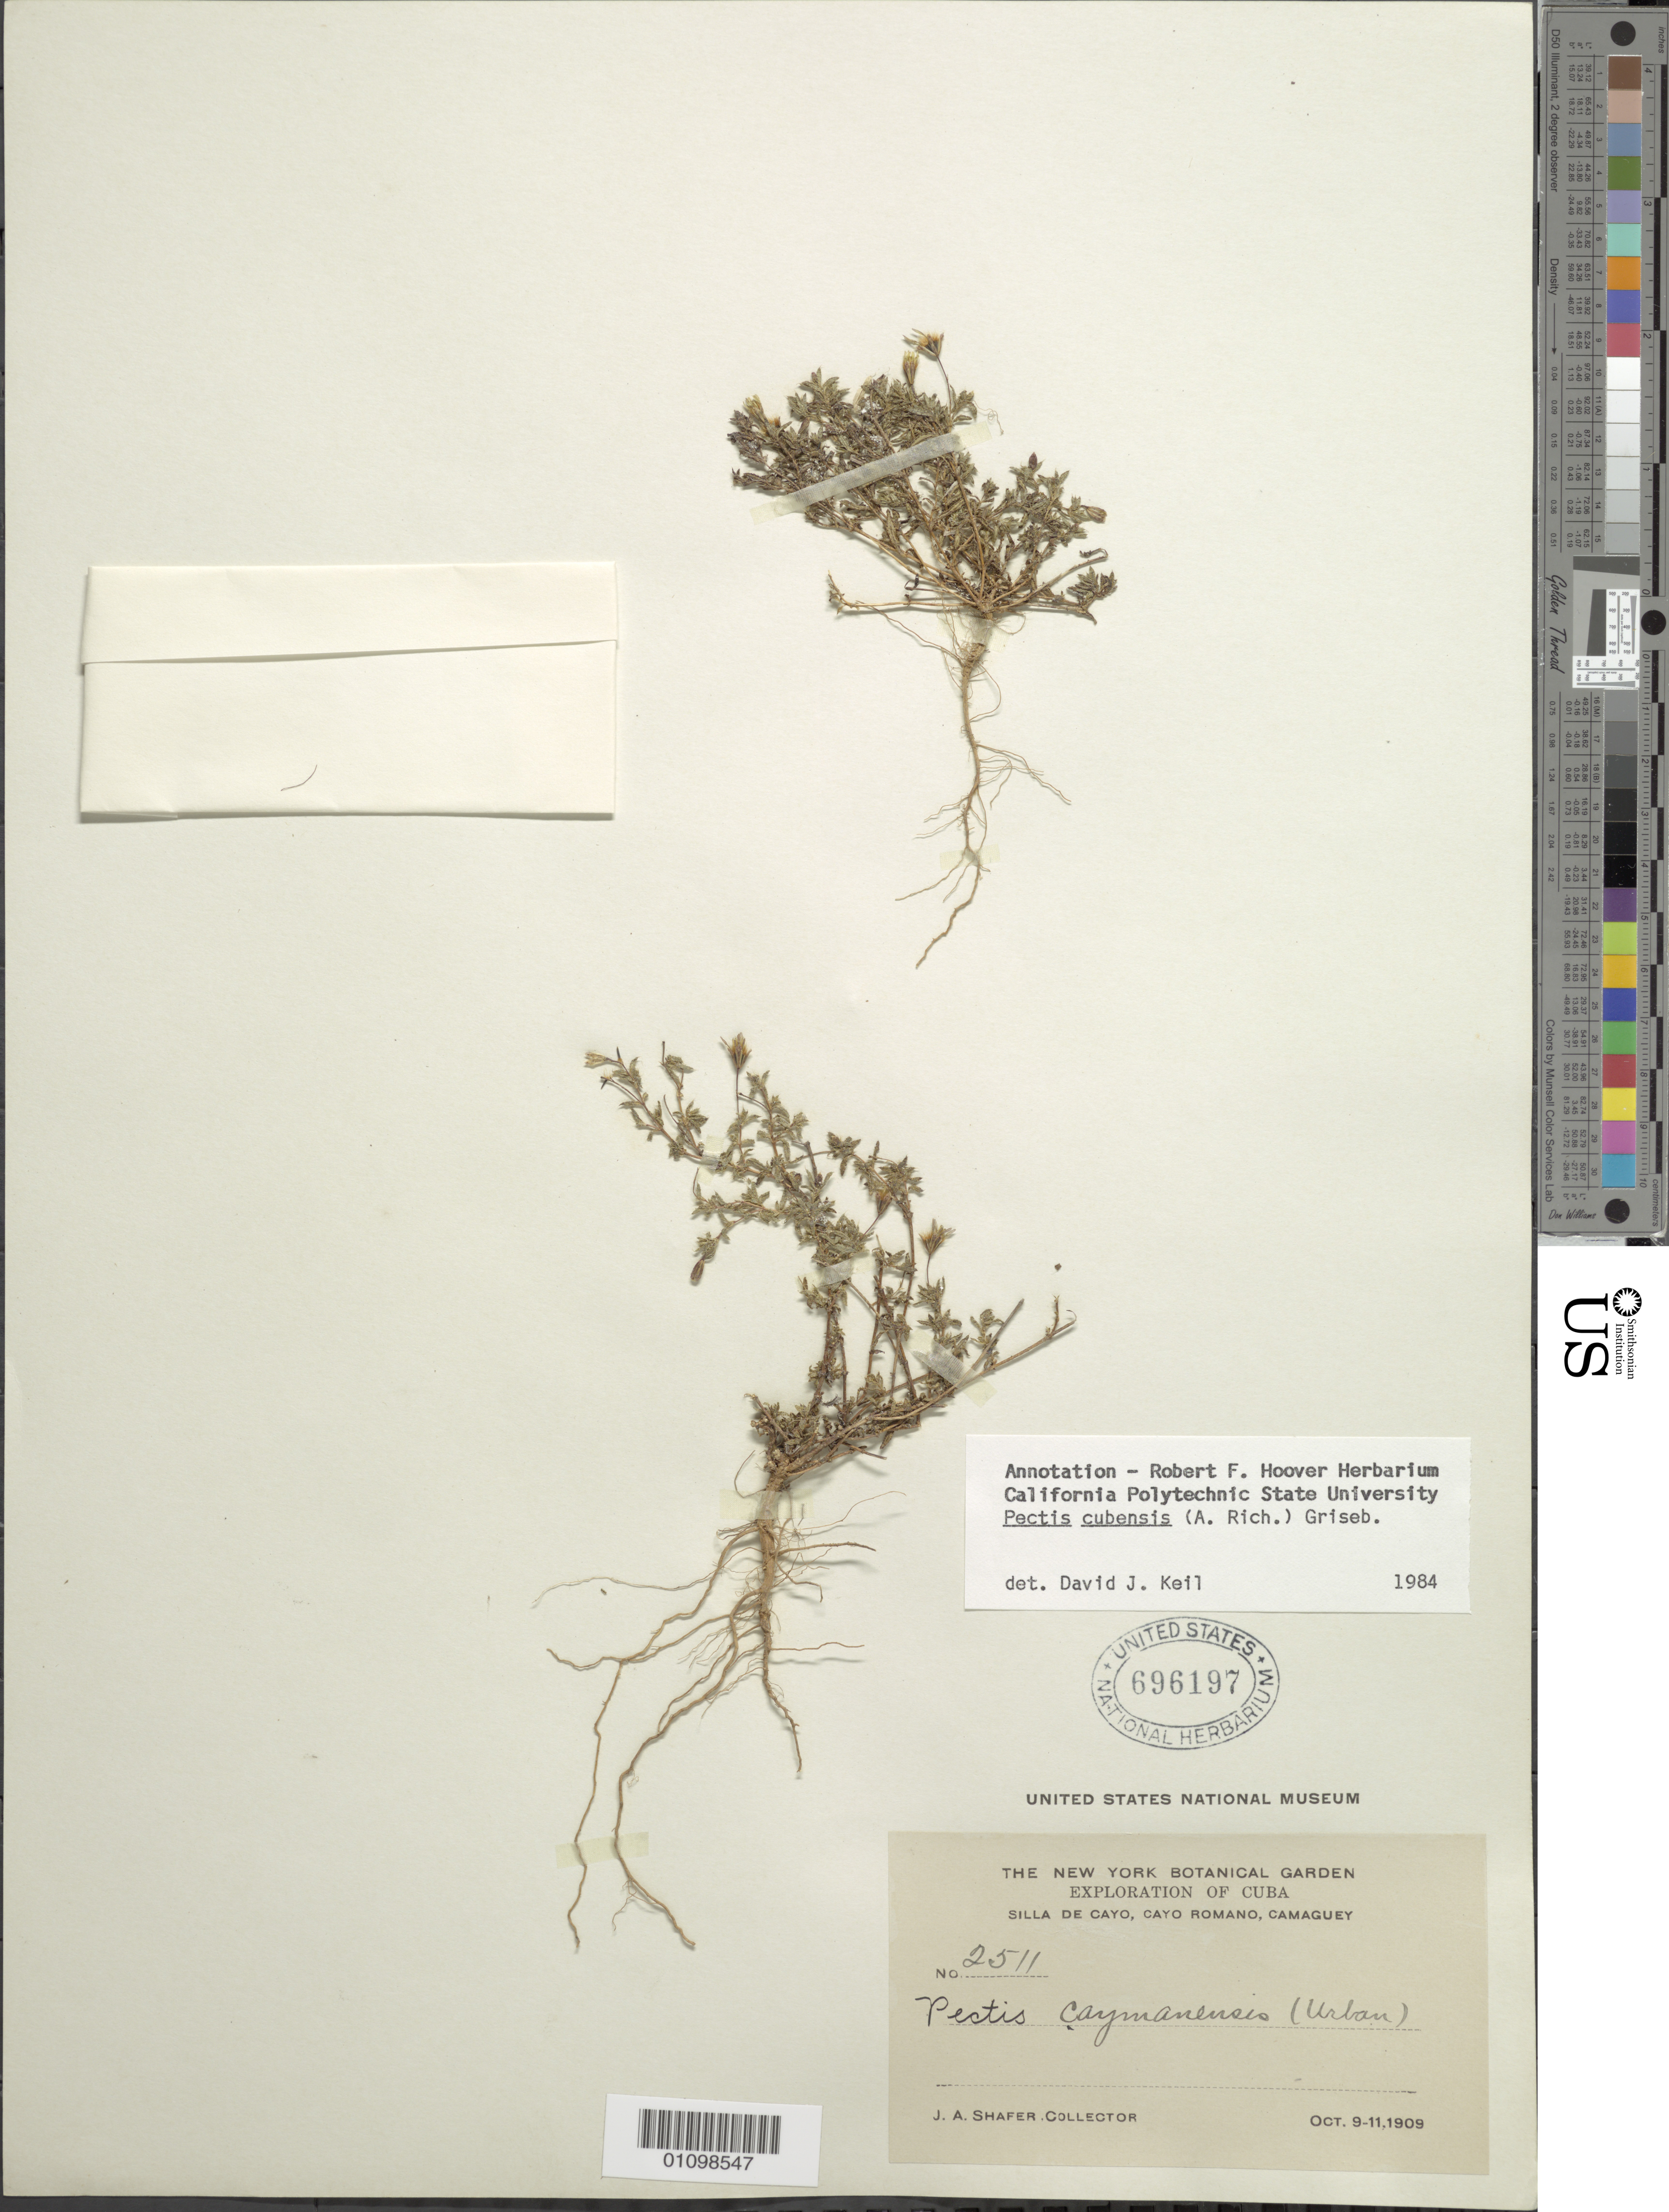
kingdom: Plantae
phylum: Tracheophyta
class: Magnoliopsida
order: Asterales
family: Asteraceae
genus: Pectis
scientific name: Pectis cubensis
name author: (A. Rich.) Griseb.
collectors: J. A. Shafer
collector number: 2511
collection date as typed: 09 Oct 1909 to 11 Oct 1909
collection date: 1909-10-09/1909-10-11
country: Cuba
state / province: Camagüey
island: Cuba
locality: Silla de Cayo, Cayo Romano, Camaguey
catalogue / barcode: US 696197